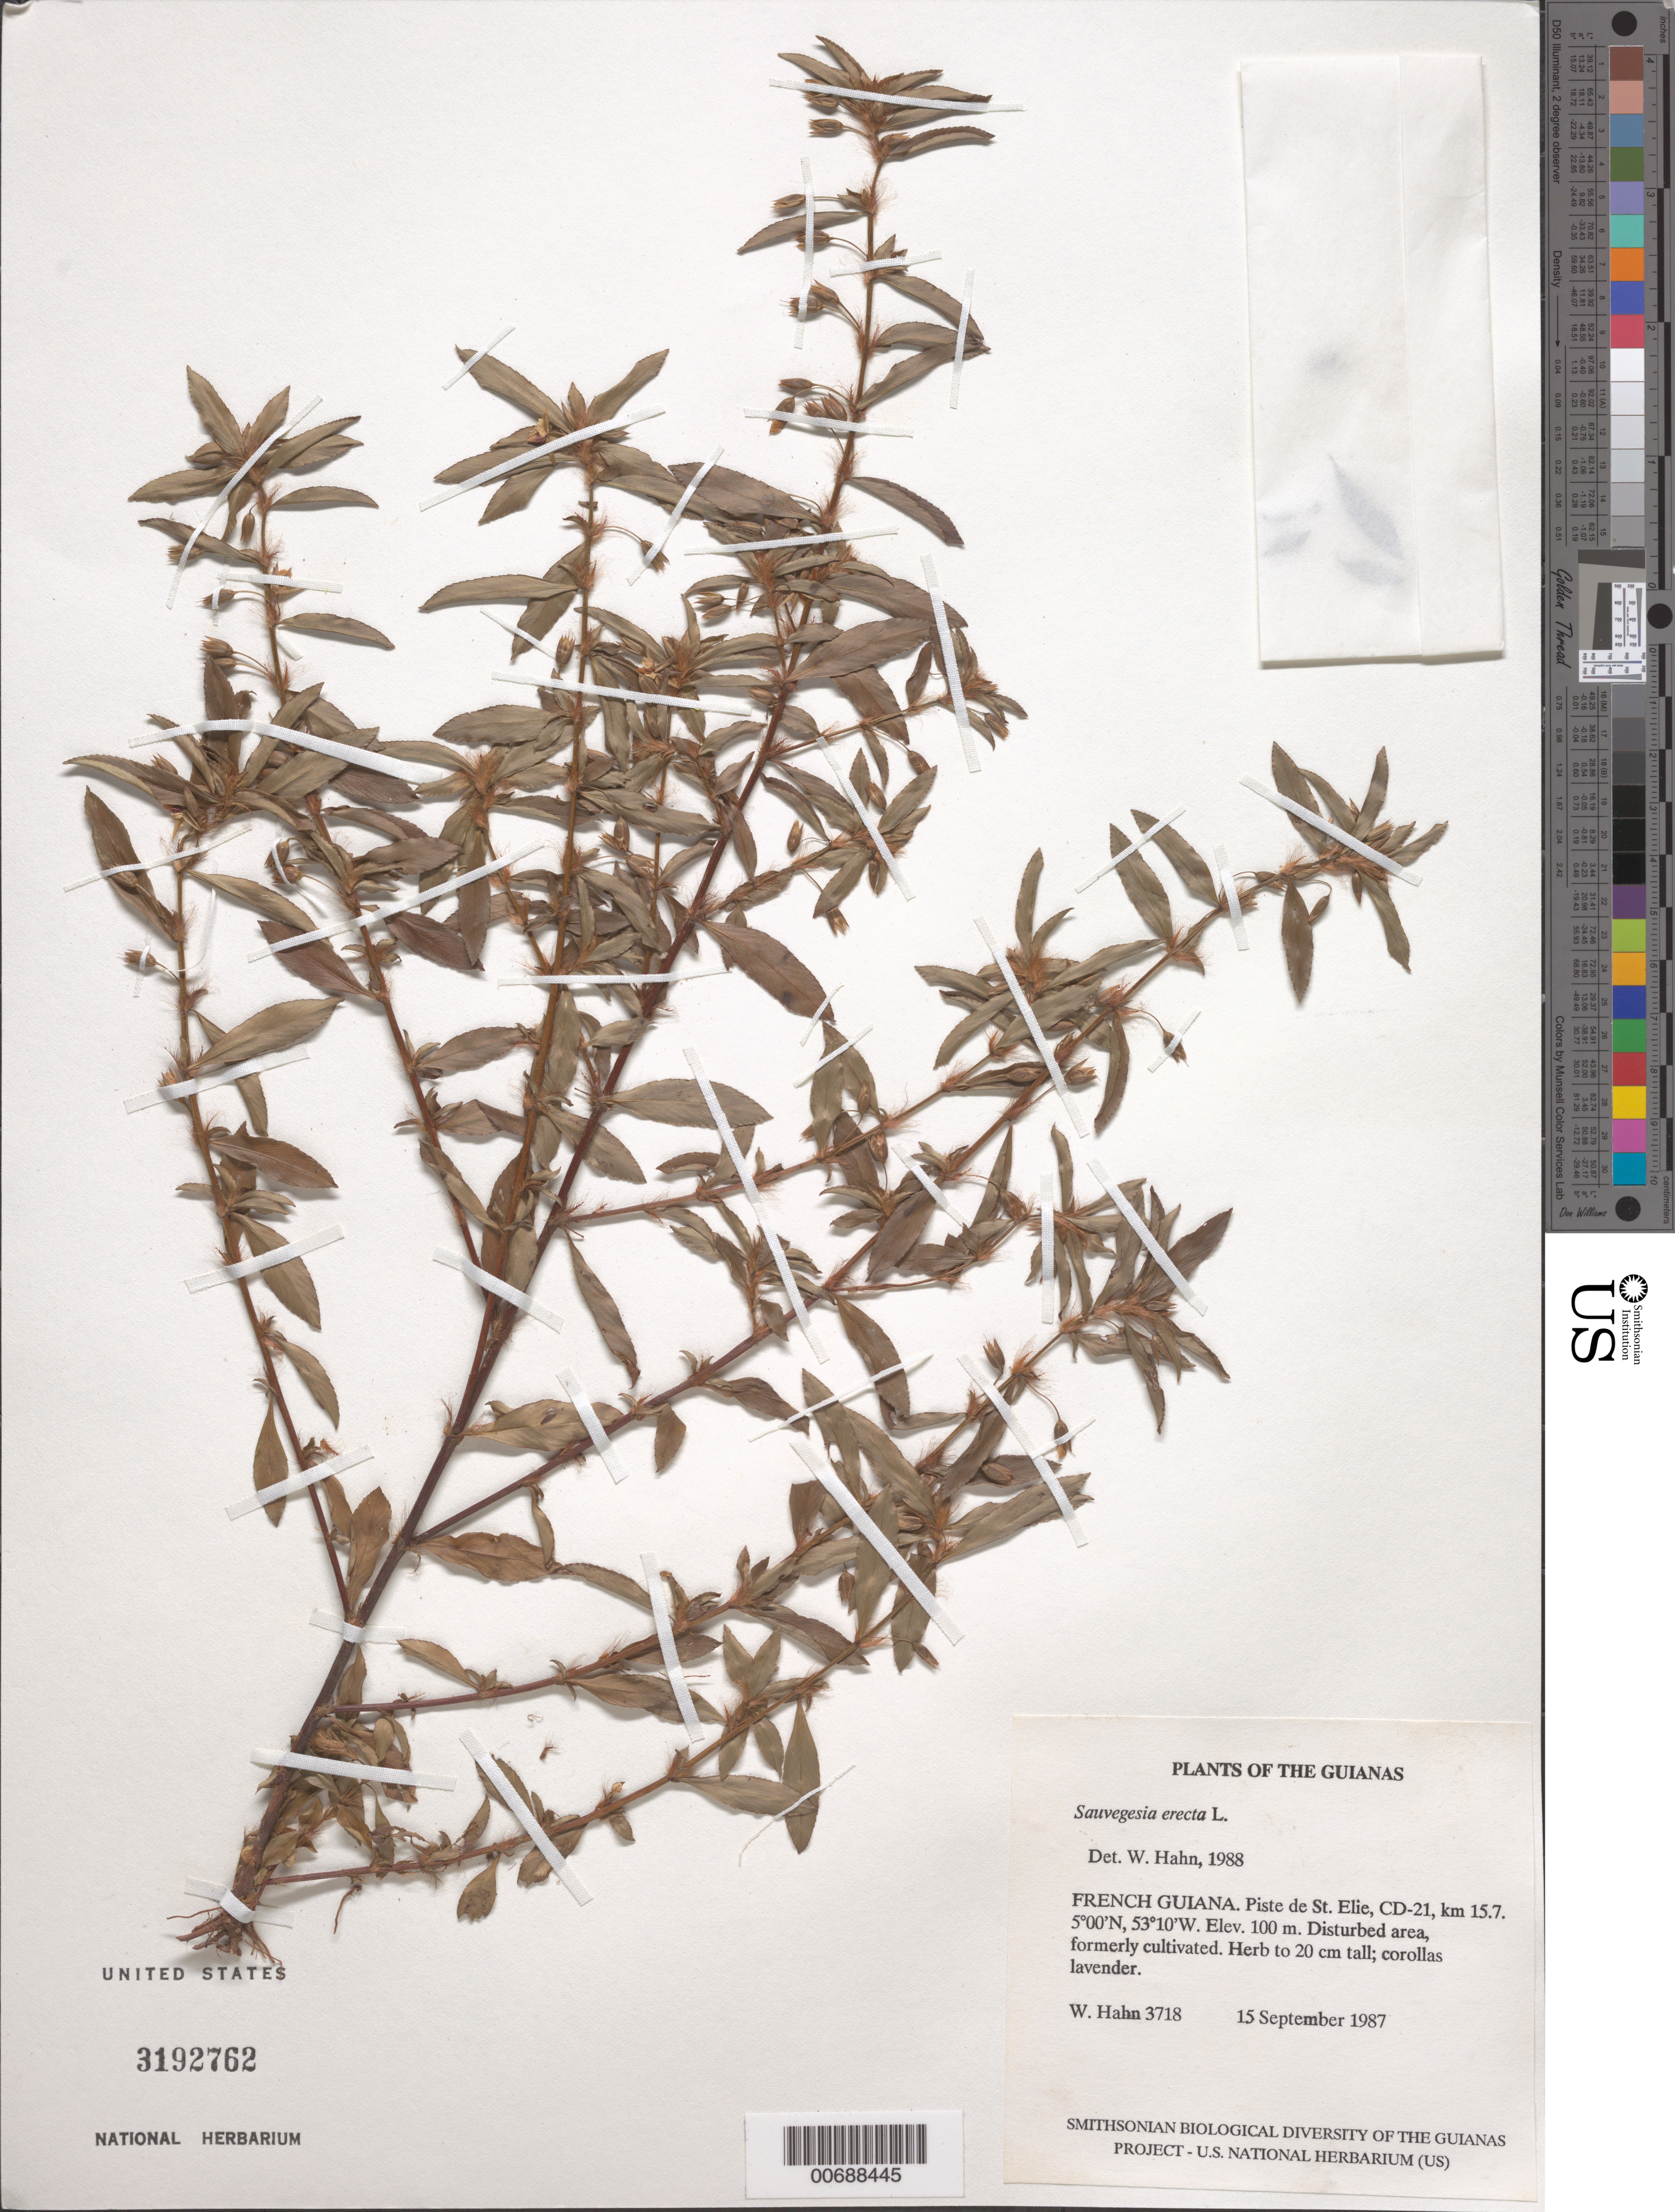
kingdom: Plantae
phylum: Tracheophyta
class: Magnoliopsida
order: Malpighiales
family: Ochnaceae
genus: Sauvagesia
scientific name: Sauvagesia erecta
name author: L.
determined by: Hahn, William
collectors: W. Hahn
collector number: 3718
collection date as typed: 15 September 1987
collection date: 1987-09-15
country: French Guiana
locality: Piste de St. Elie, CD-21, km 15.7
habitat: Disturbed area, formerly cultivated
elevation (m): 100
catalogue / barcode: US 3192762